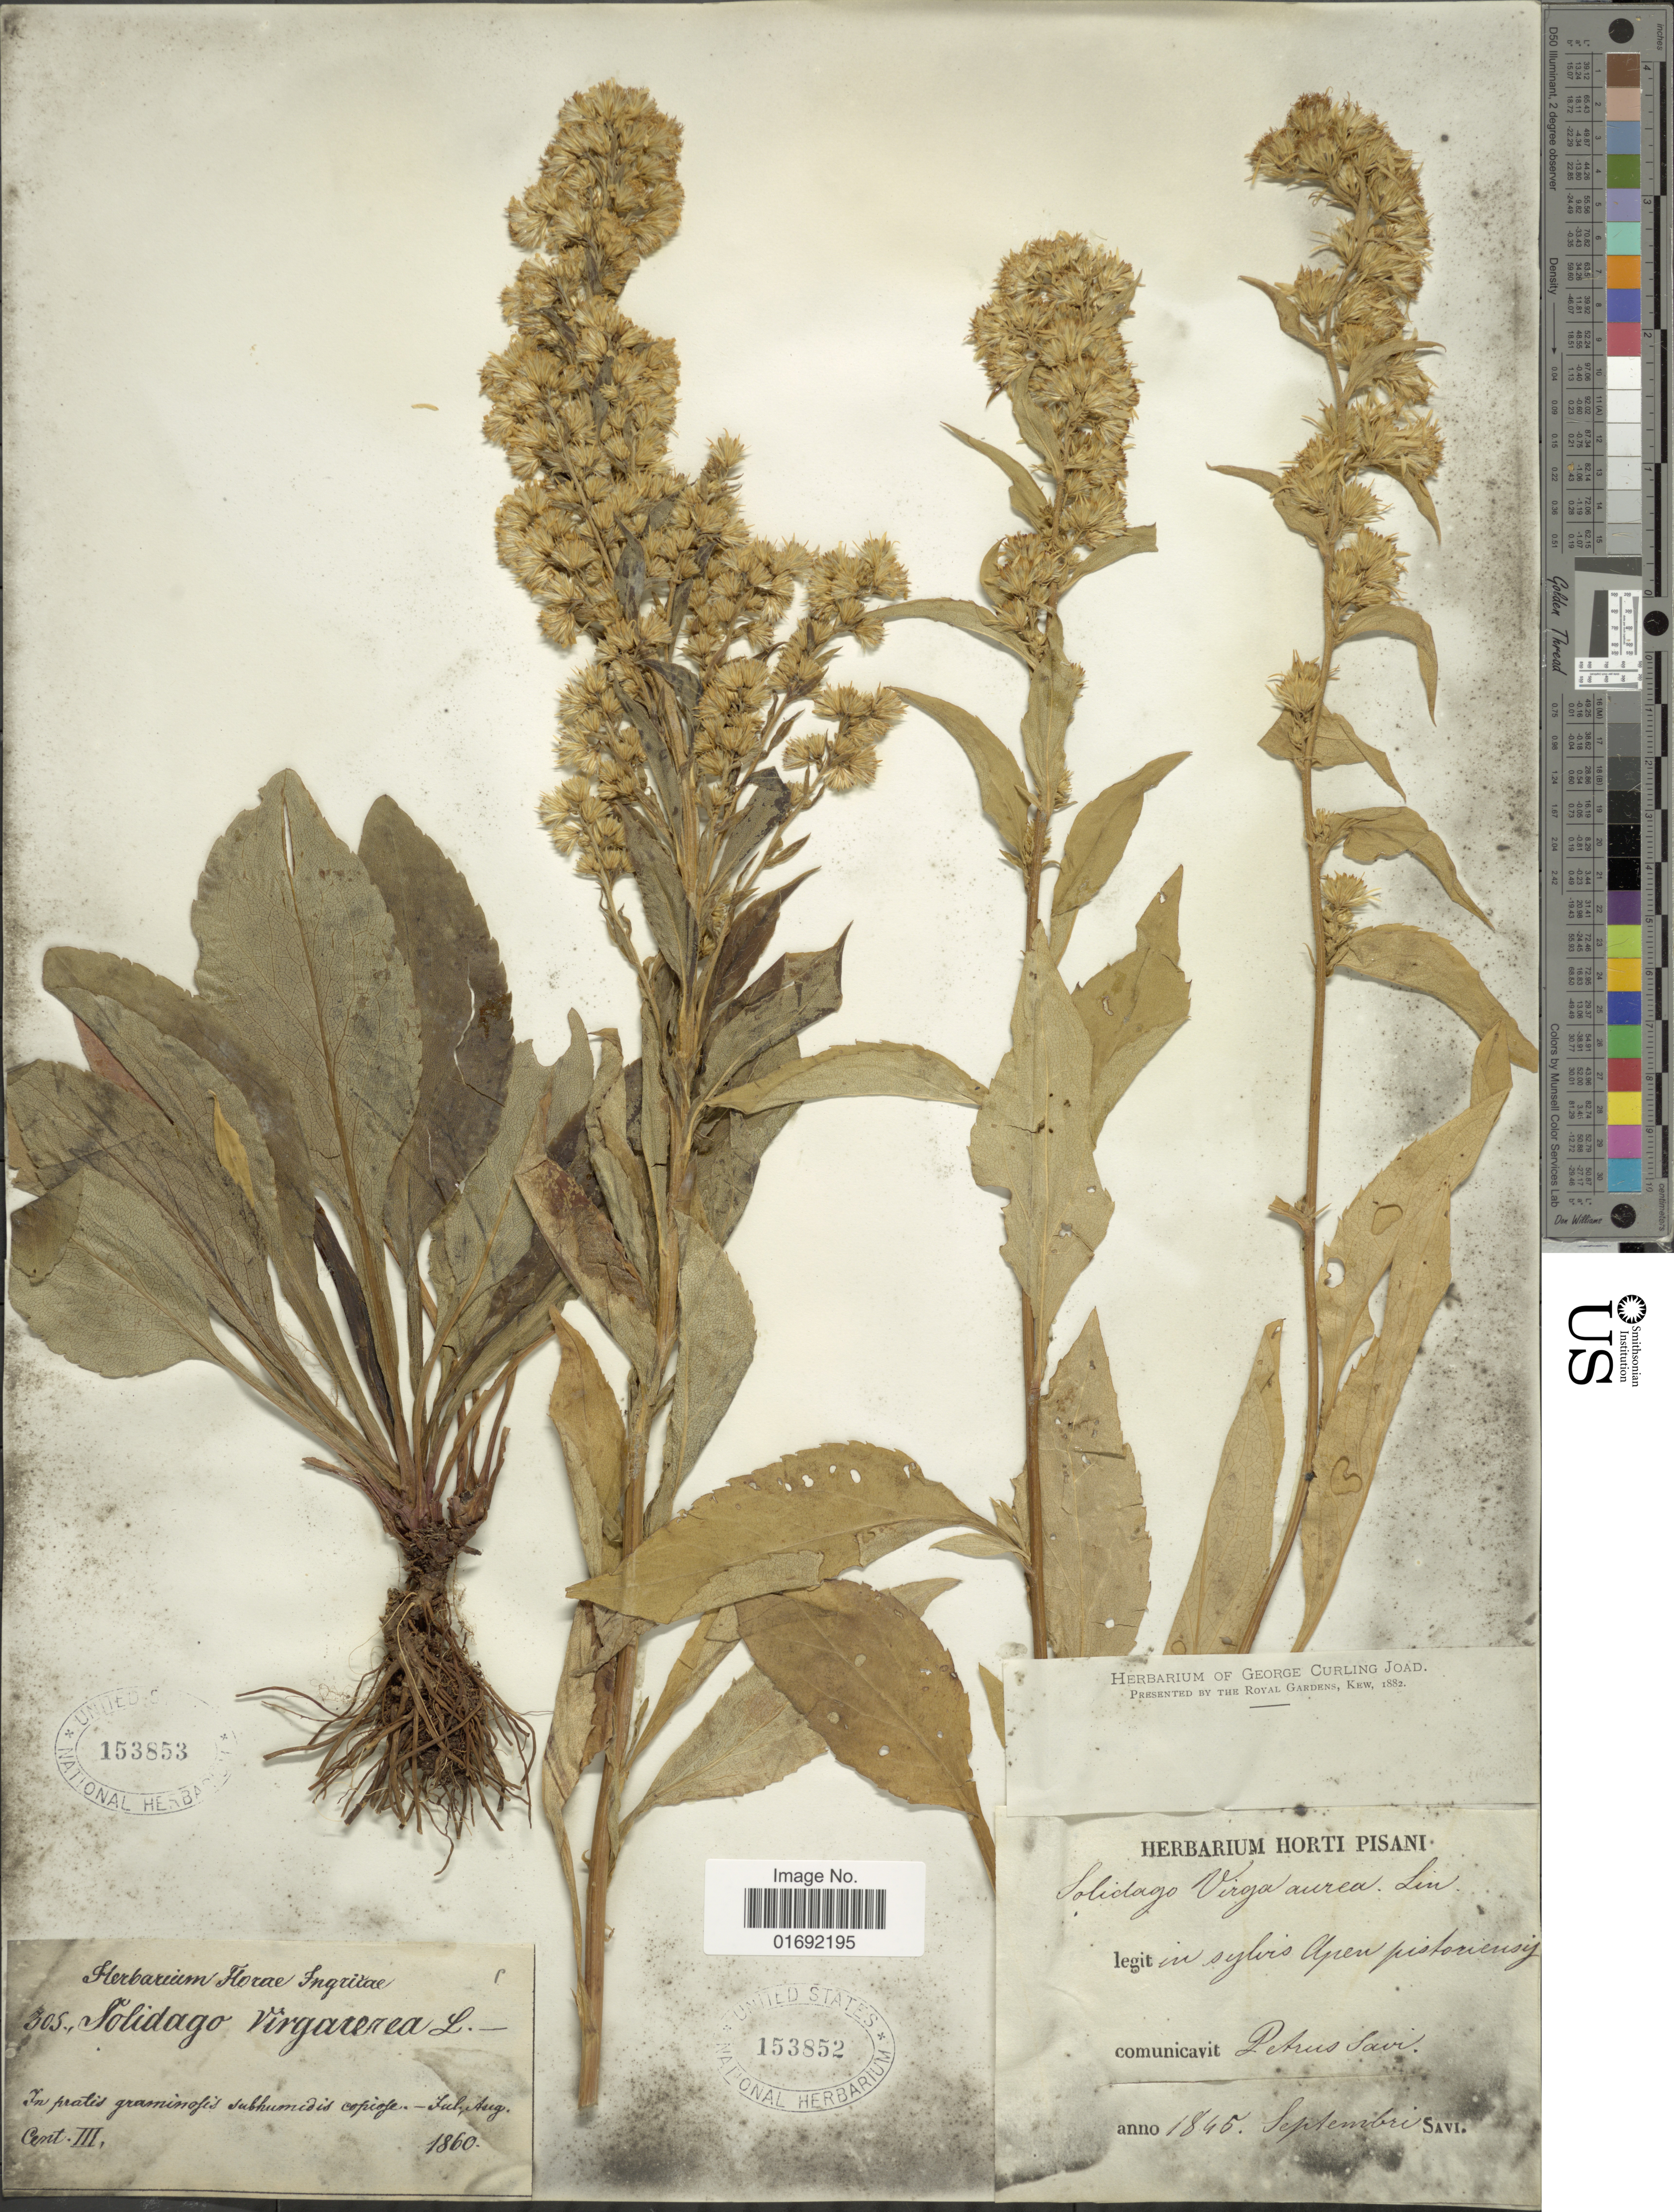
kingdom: Plantae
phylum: Tracheophyta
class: Magnoliopsida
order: Asterales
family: Asteraceae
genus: Solidago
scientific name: Solidago virgaurea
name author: L.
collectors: Herbarium Florae Ingricae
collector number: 305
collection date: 1860-07/1860-08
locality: In pratis graminofis subhumidis copioge [interpreted]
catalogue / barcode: US 153853